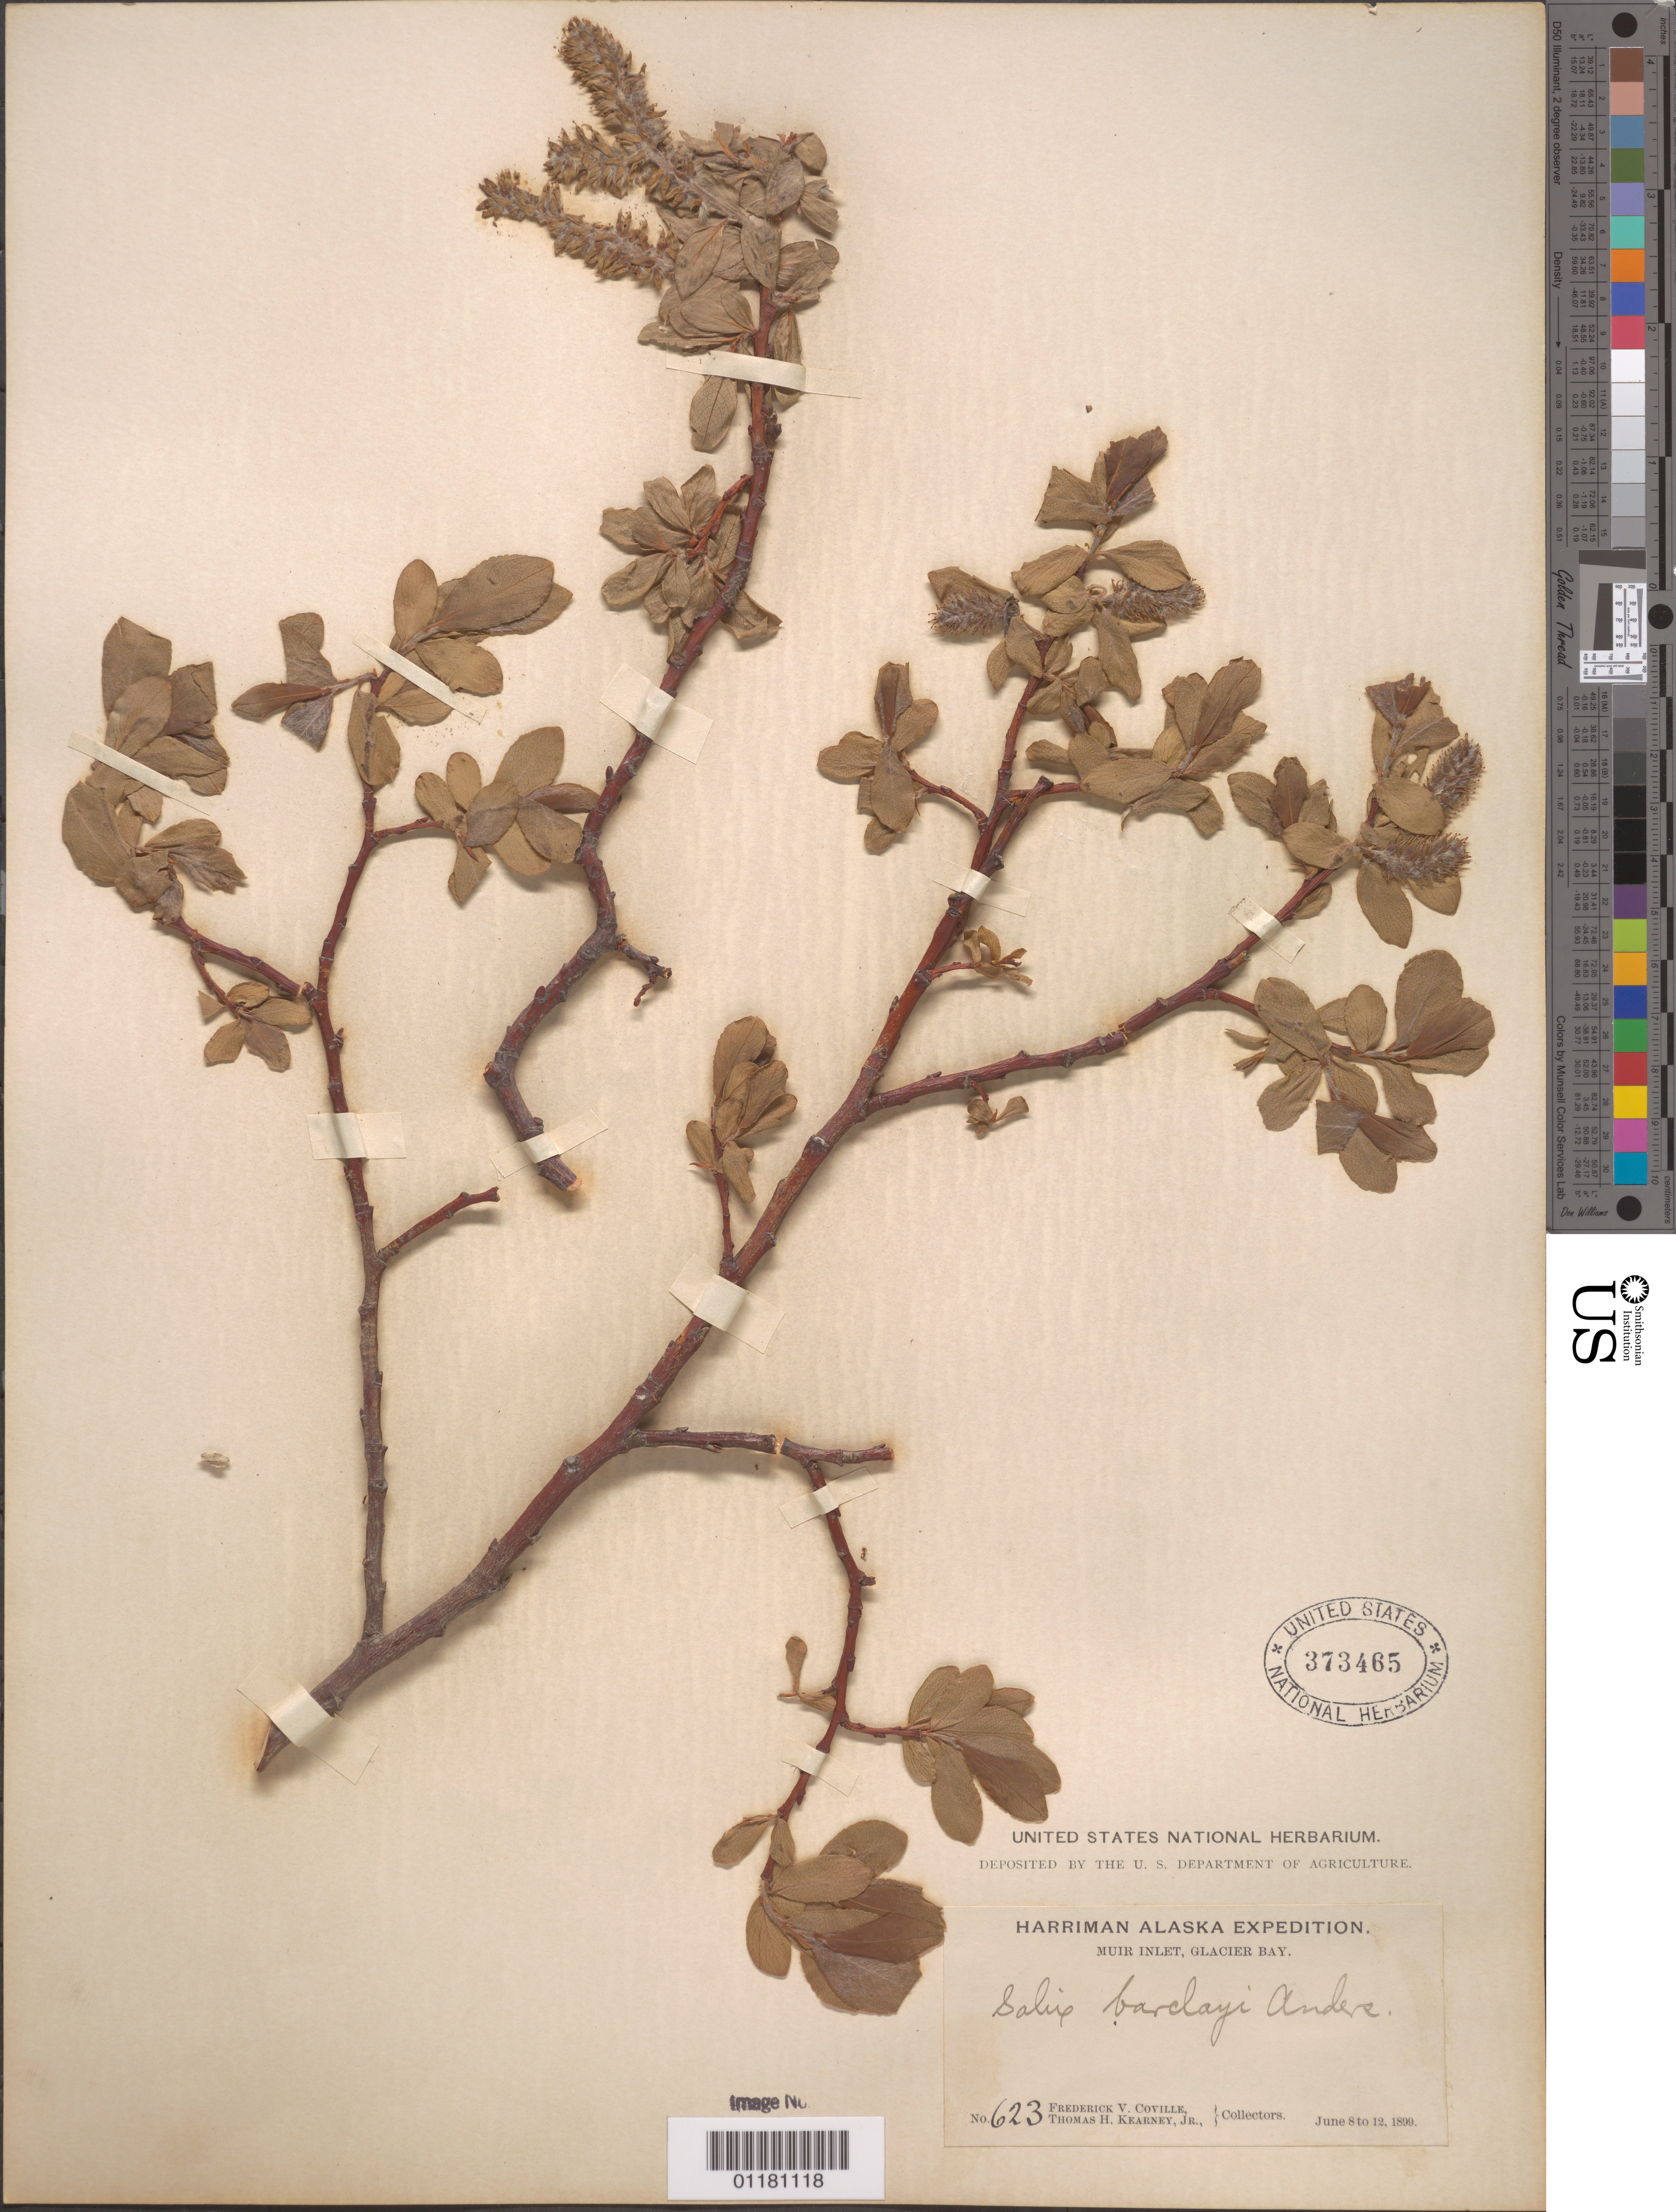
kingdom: Plantae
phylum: Tracheophyta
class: Magnoliopsida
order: Malpighiales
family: Salicaceae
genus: Salix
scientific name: Salix barclayi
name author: Andersson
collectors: F. V. Coville & T. H. Kearney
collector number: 623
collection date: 1899-06-08/1899-06-12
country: United States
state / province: Alaska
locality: Muir Inlet, Glacier Bay.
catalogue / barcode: US 373465